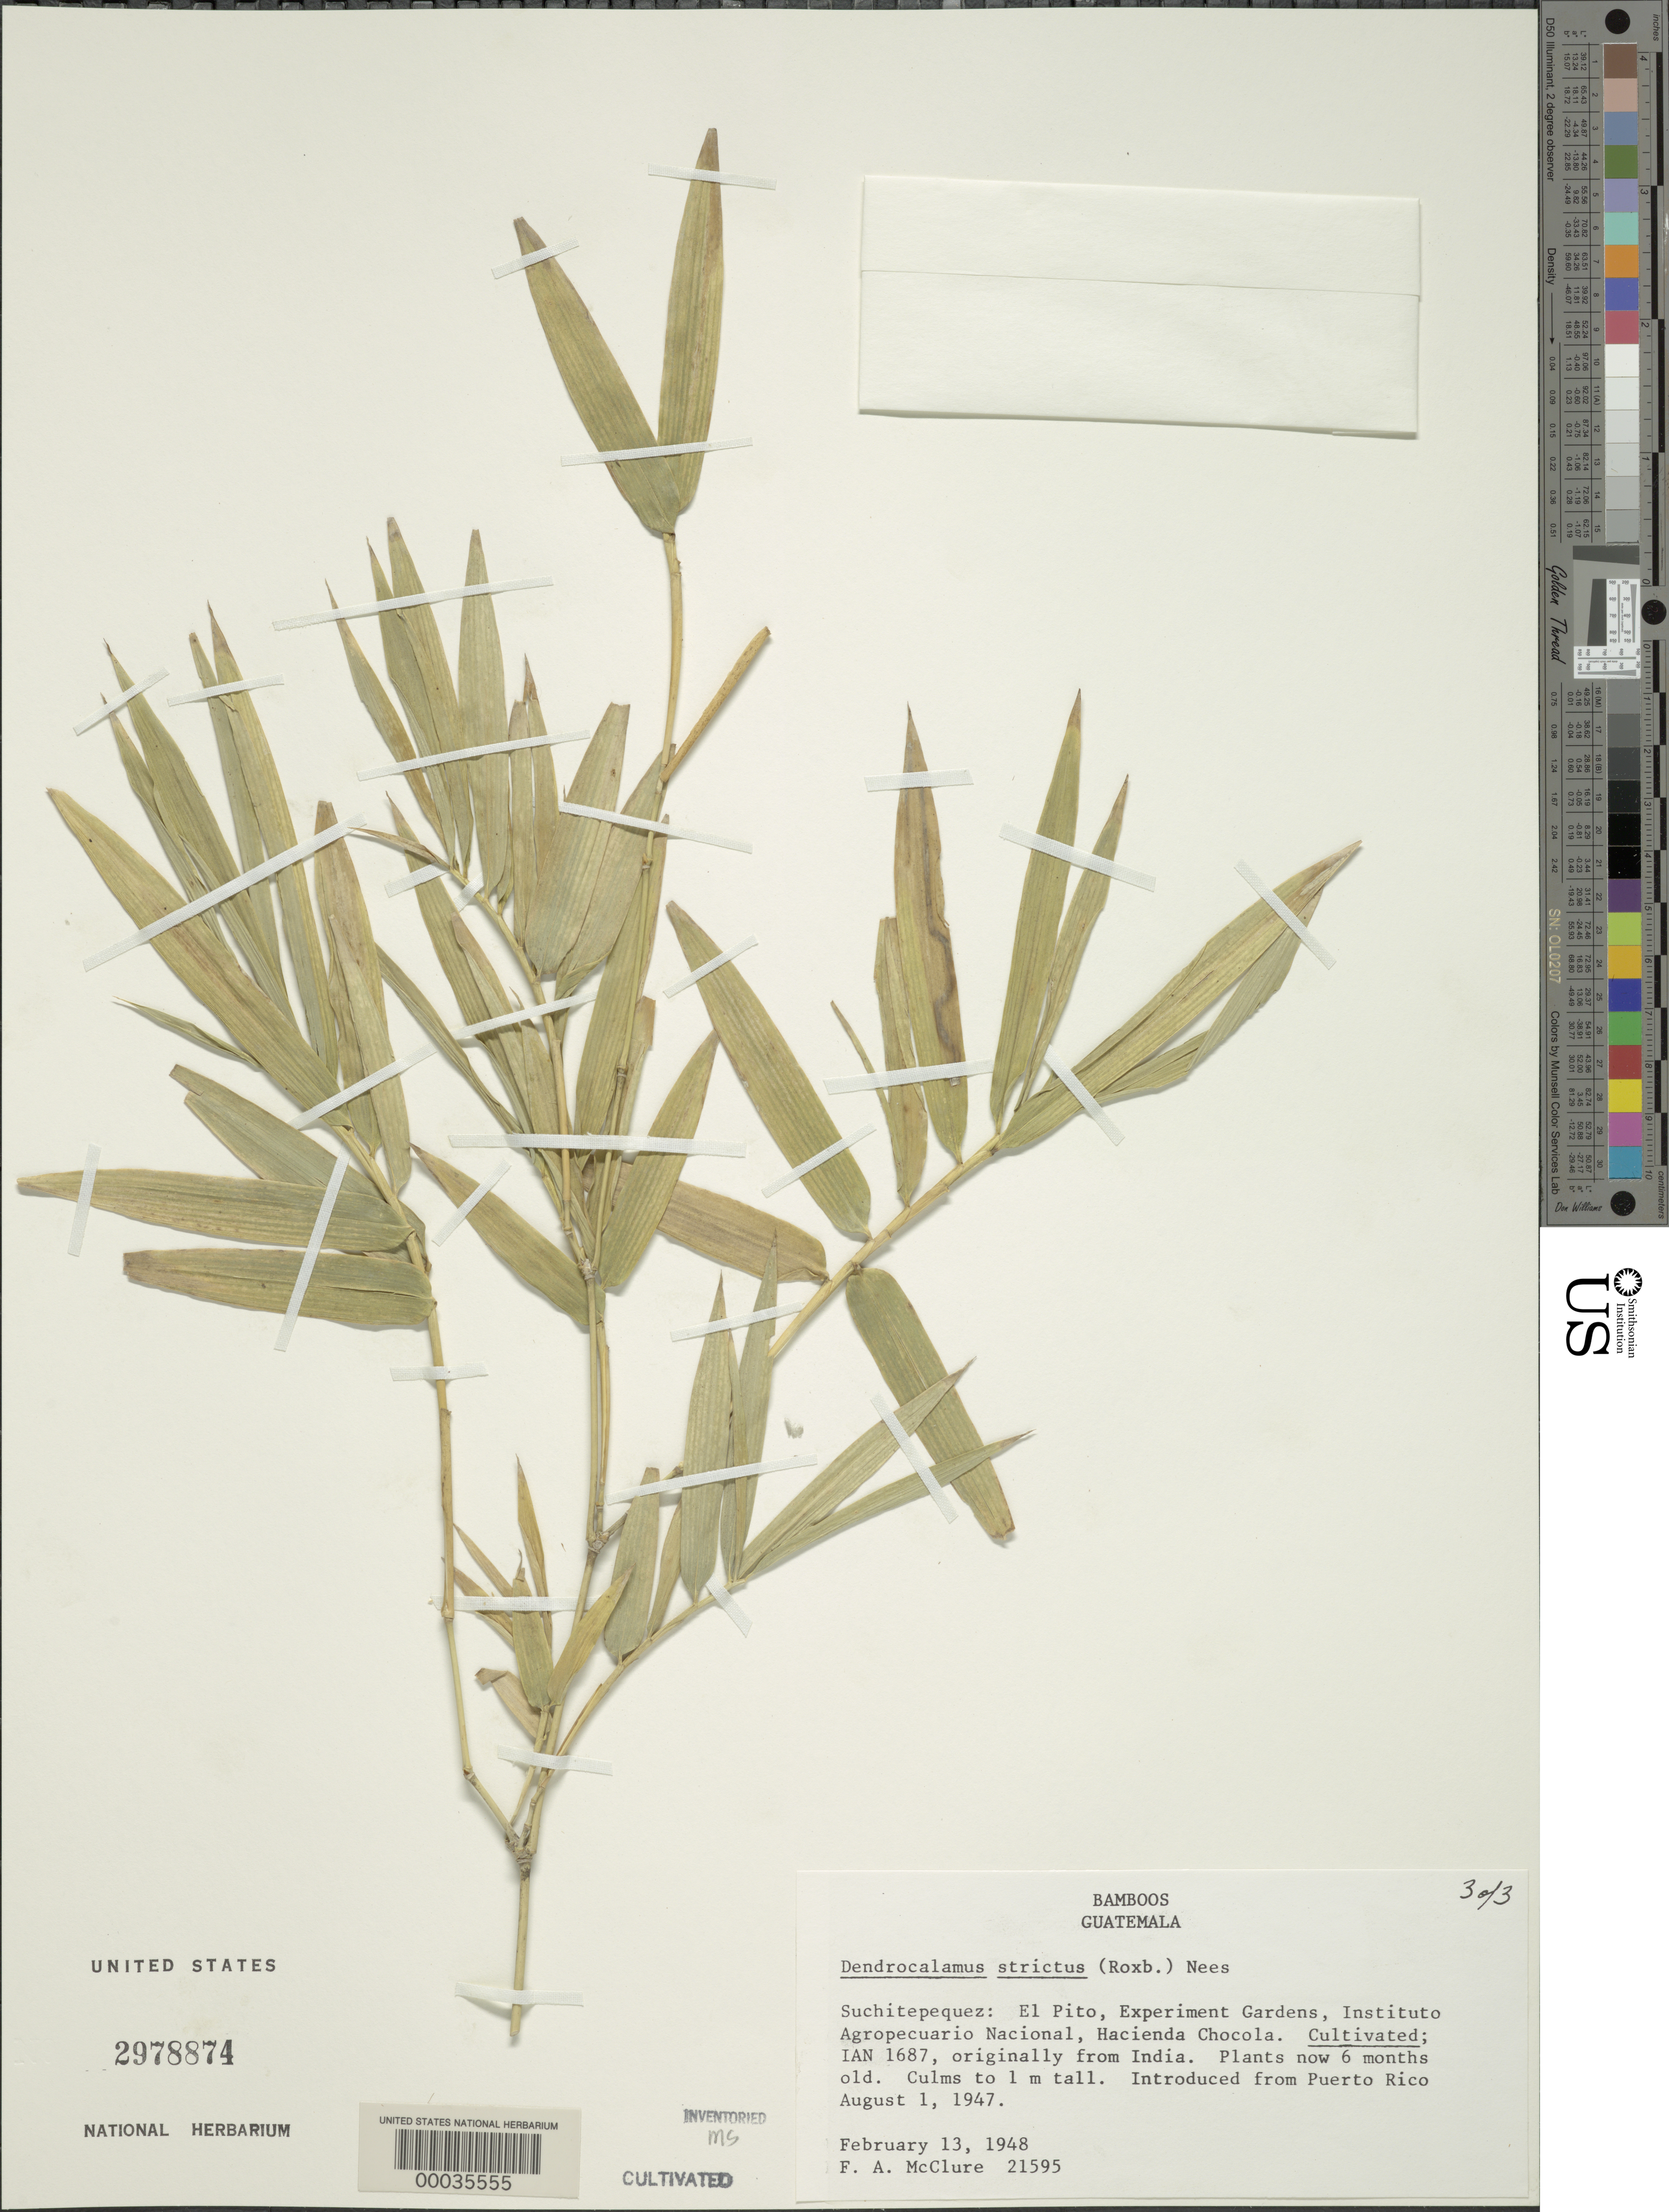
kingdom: Plantae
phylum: Tracheophyta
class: Liliopsida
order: Poales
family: Poaceae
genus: Dendrocalamus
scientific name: Dendrocalamus strictus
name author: (Roxb.) Nees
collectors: F. A. McClure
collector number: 21595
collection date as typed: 13 Feb 1948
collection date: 1948-02-13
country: Guatemala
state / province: Suchitepéquez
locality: Experimental garden - El Pito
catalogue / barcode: US 2978874